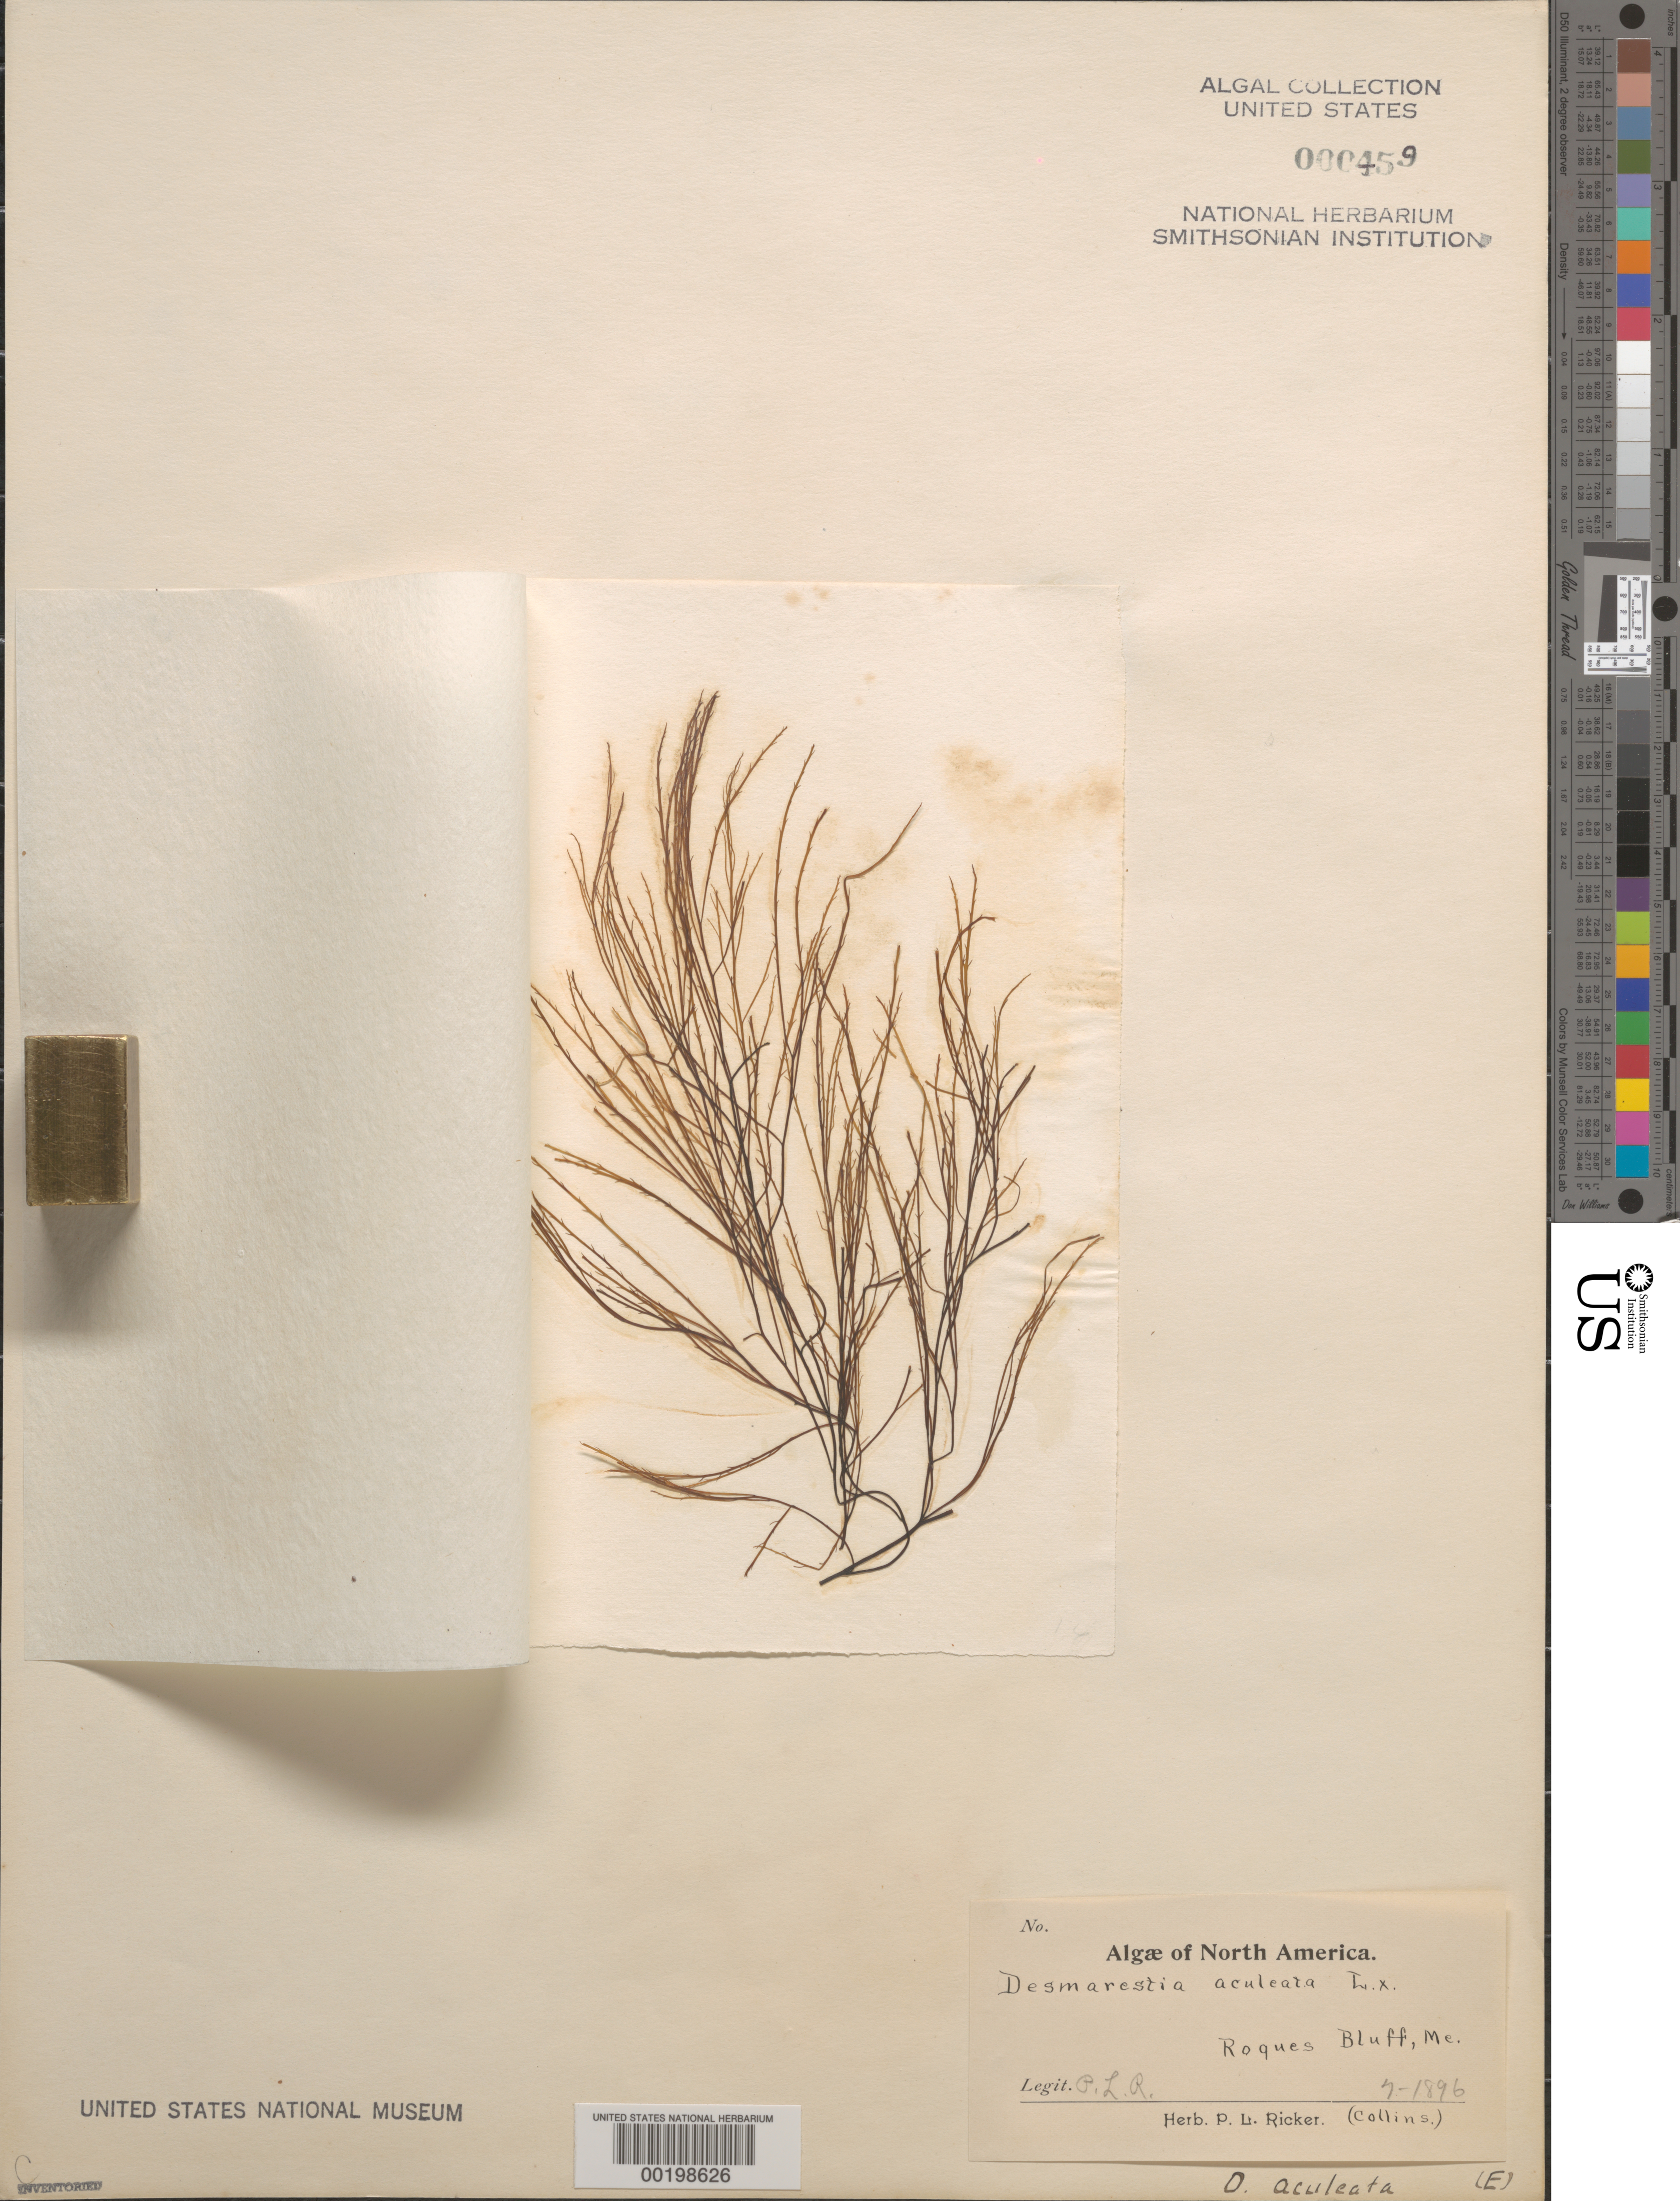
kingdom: Chromista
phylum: Ochrophyta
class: Phaeophyceae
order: Desmarestiales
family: Desmarestiaceae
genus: Desmarestia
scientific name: Desmarestia aculeata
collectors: P. Ricker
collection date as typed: Jul 1896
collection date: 1896-07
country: United States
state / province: Maine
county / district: Washington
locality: Roque Bluffs (Roques Bluff)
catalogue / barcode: US 459